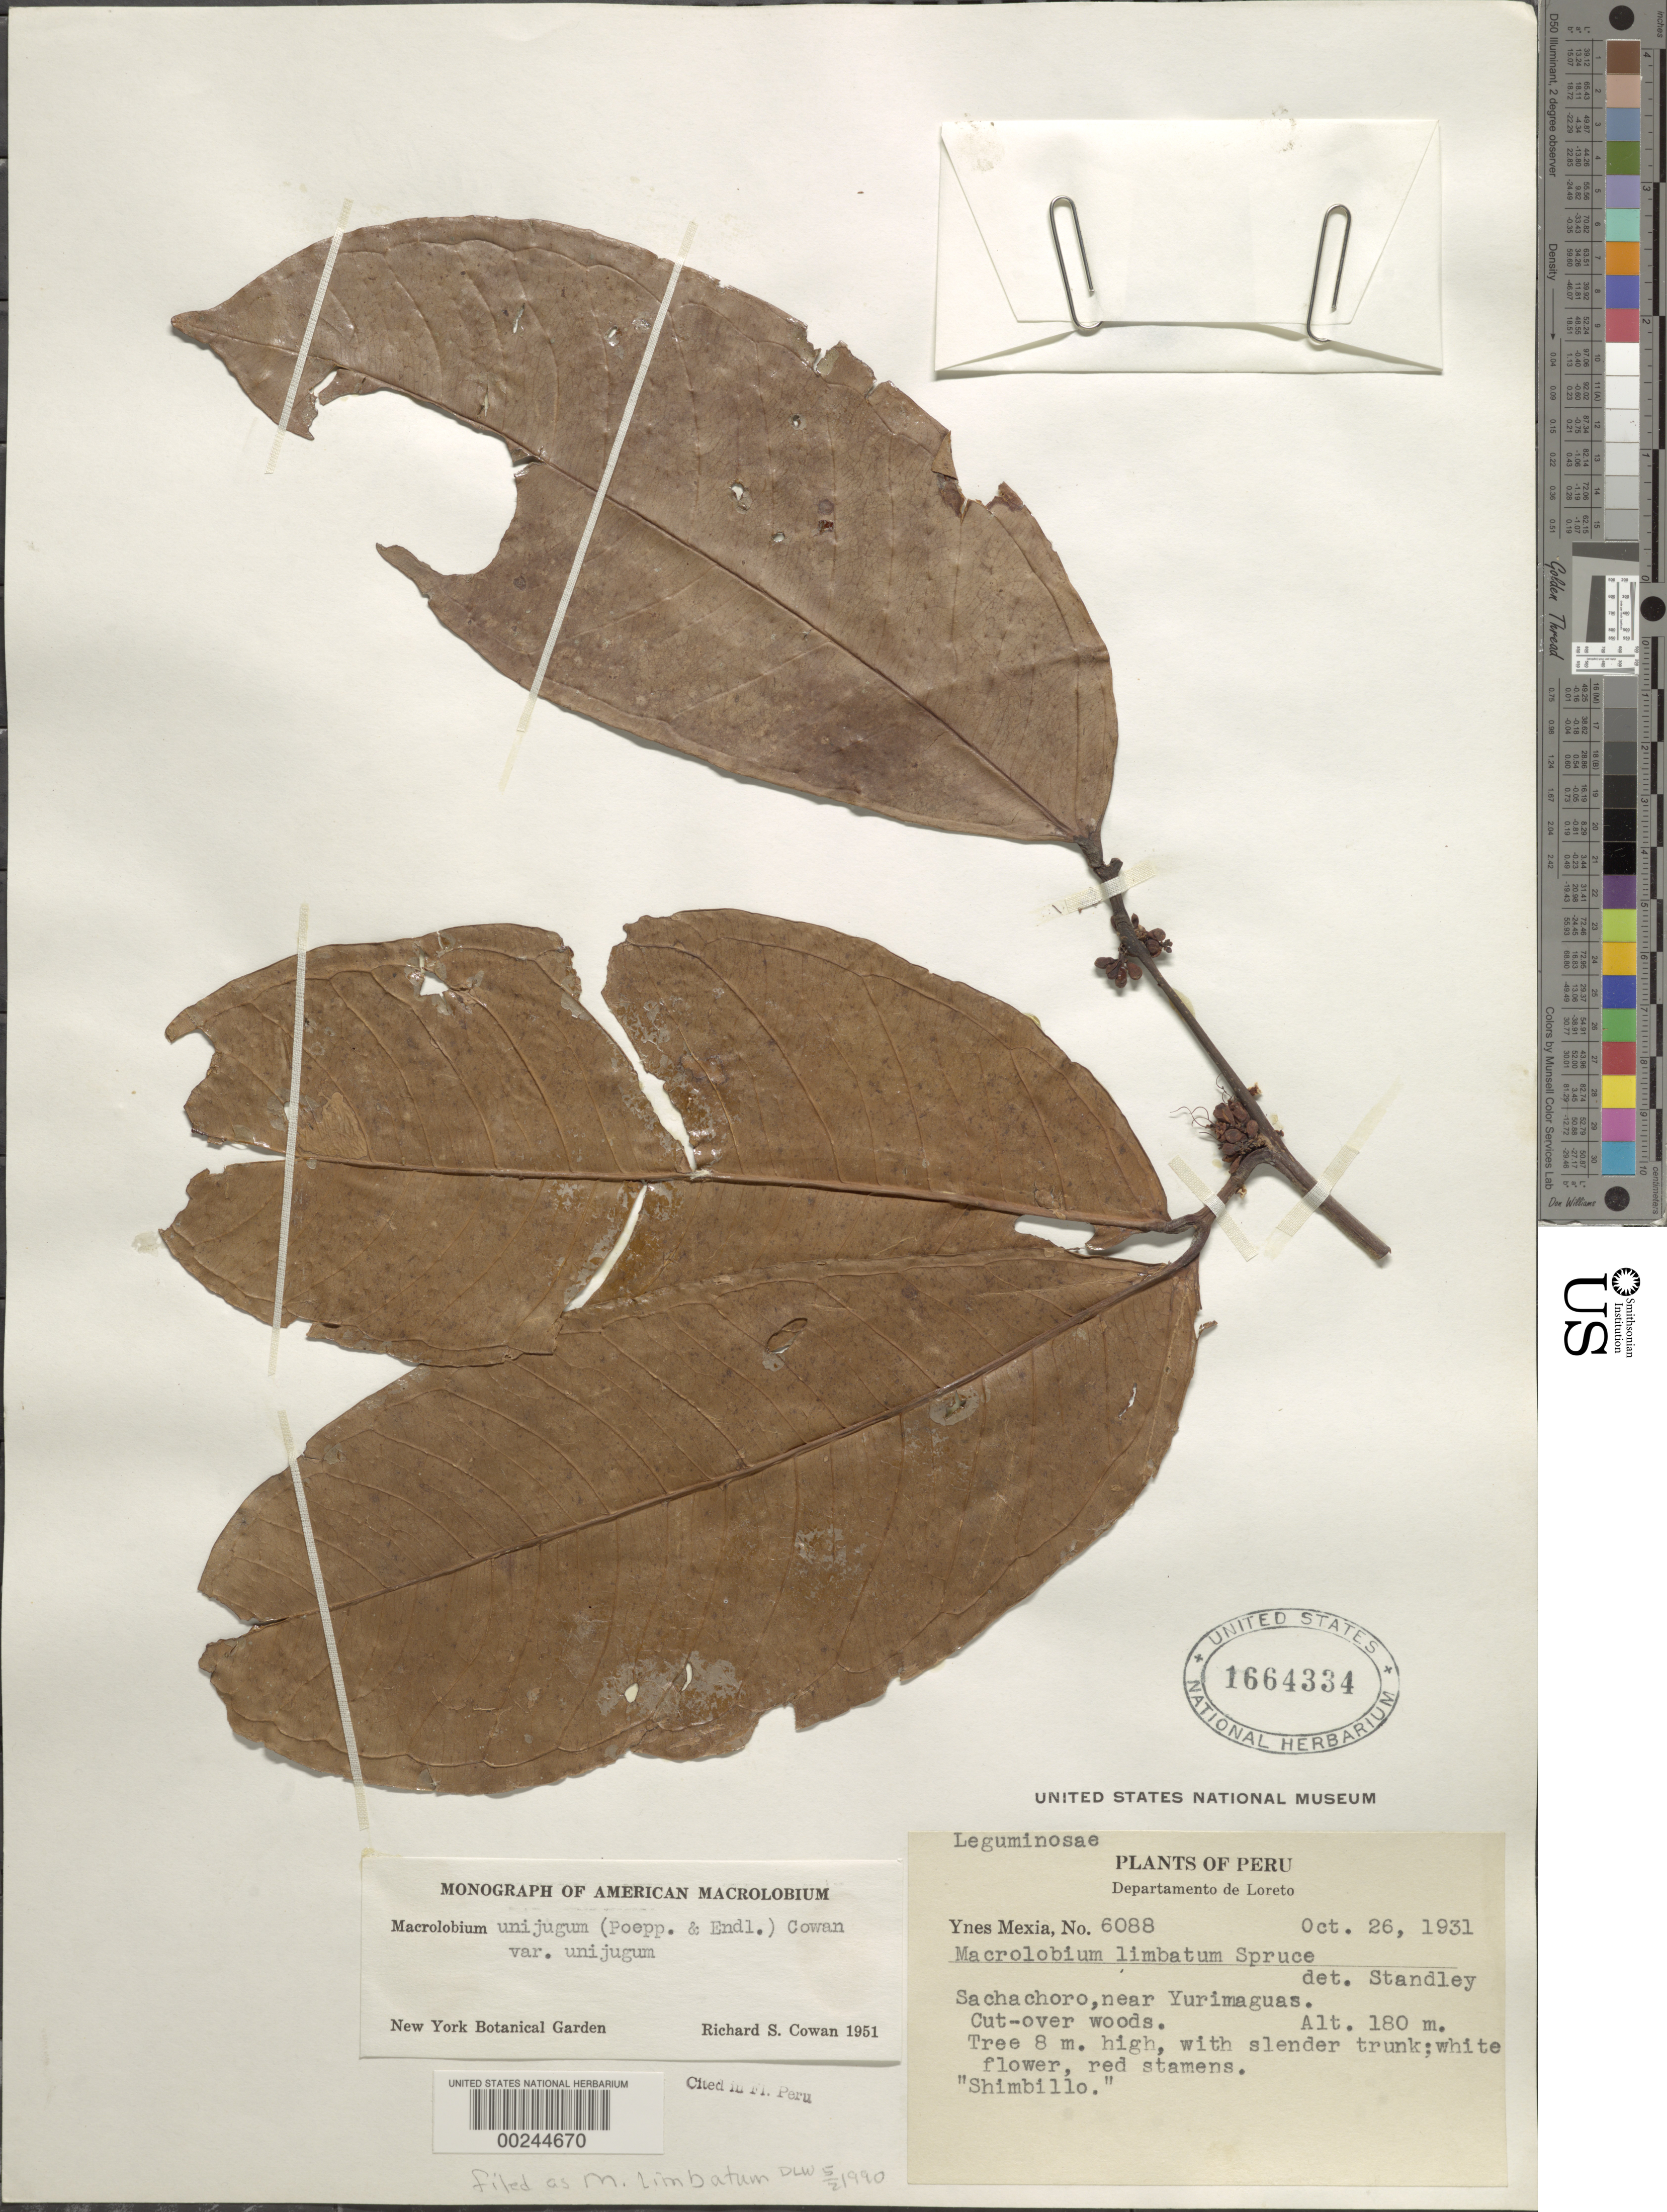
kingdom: Plantae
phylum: Tracheophyta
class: Magnoliopsida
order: Fabales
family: Fabaceae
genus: Macrolobium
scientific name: Macrolobium limbatum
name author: Spruce ex Benth.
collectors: Y. Mexia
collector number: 6088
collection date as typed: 26 Oct 1931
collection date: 1931-10-26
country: Peru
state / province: Loreto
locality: Sachachoro, near yurimaguas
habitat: Cut-over woods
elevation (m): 5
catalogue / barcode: US 1664334